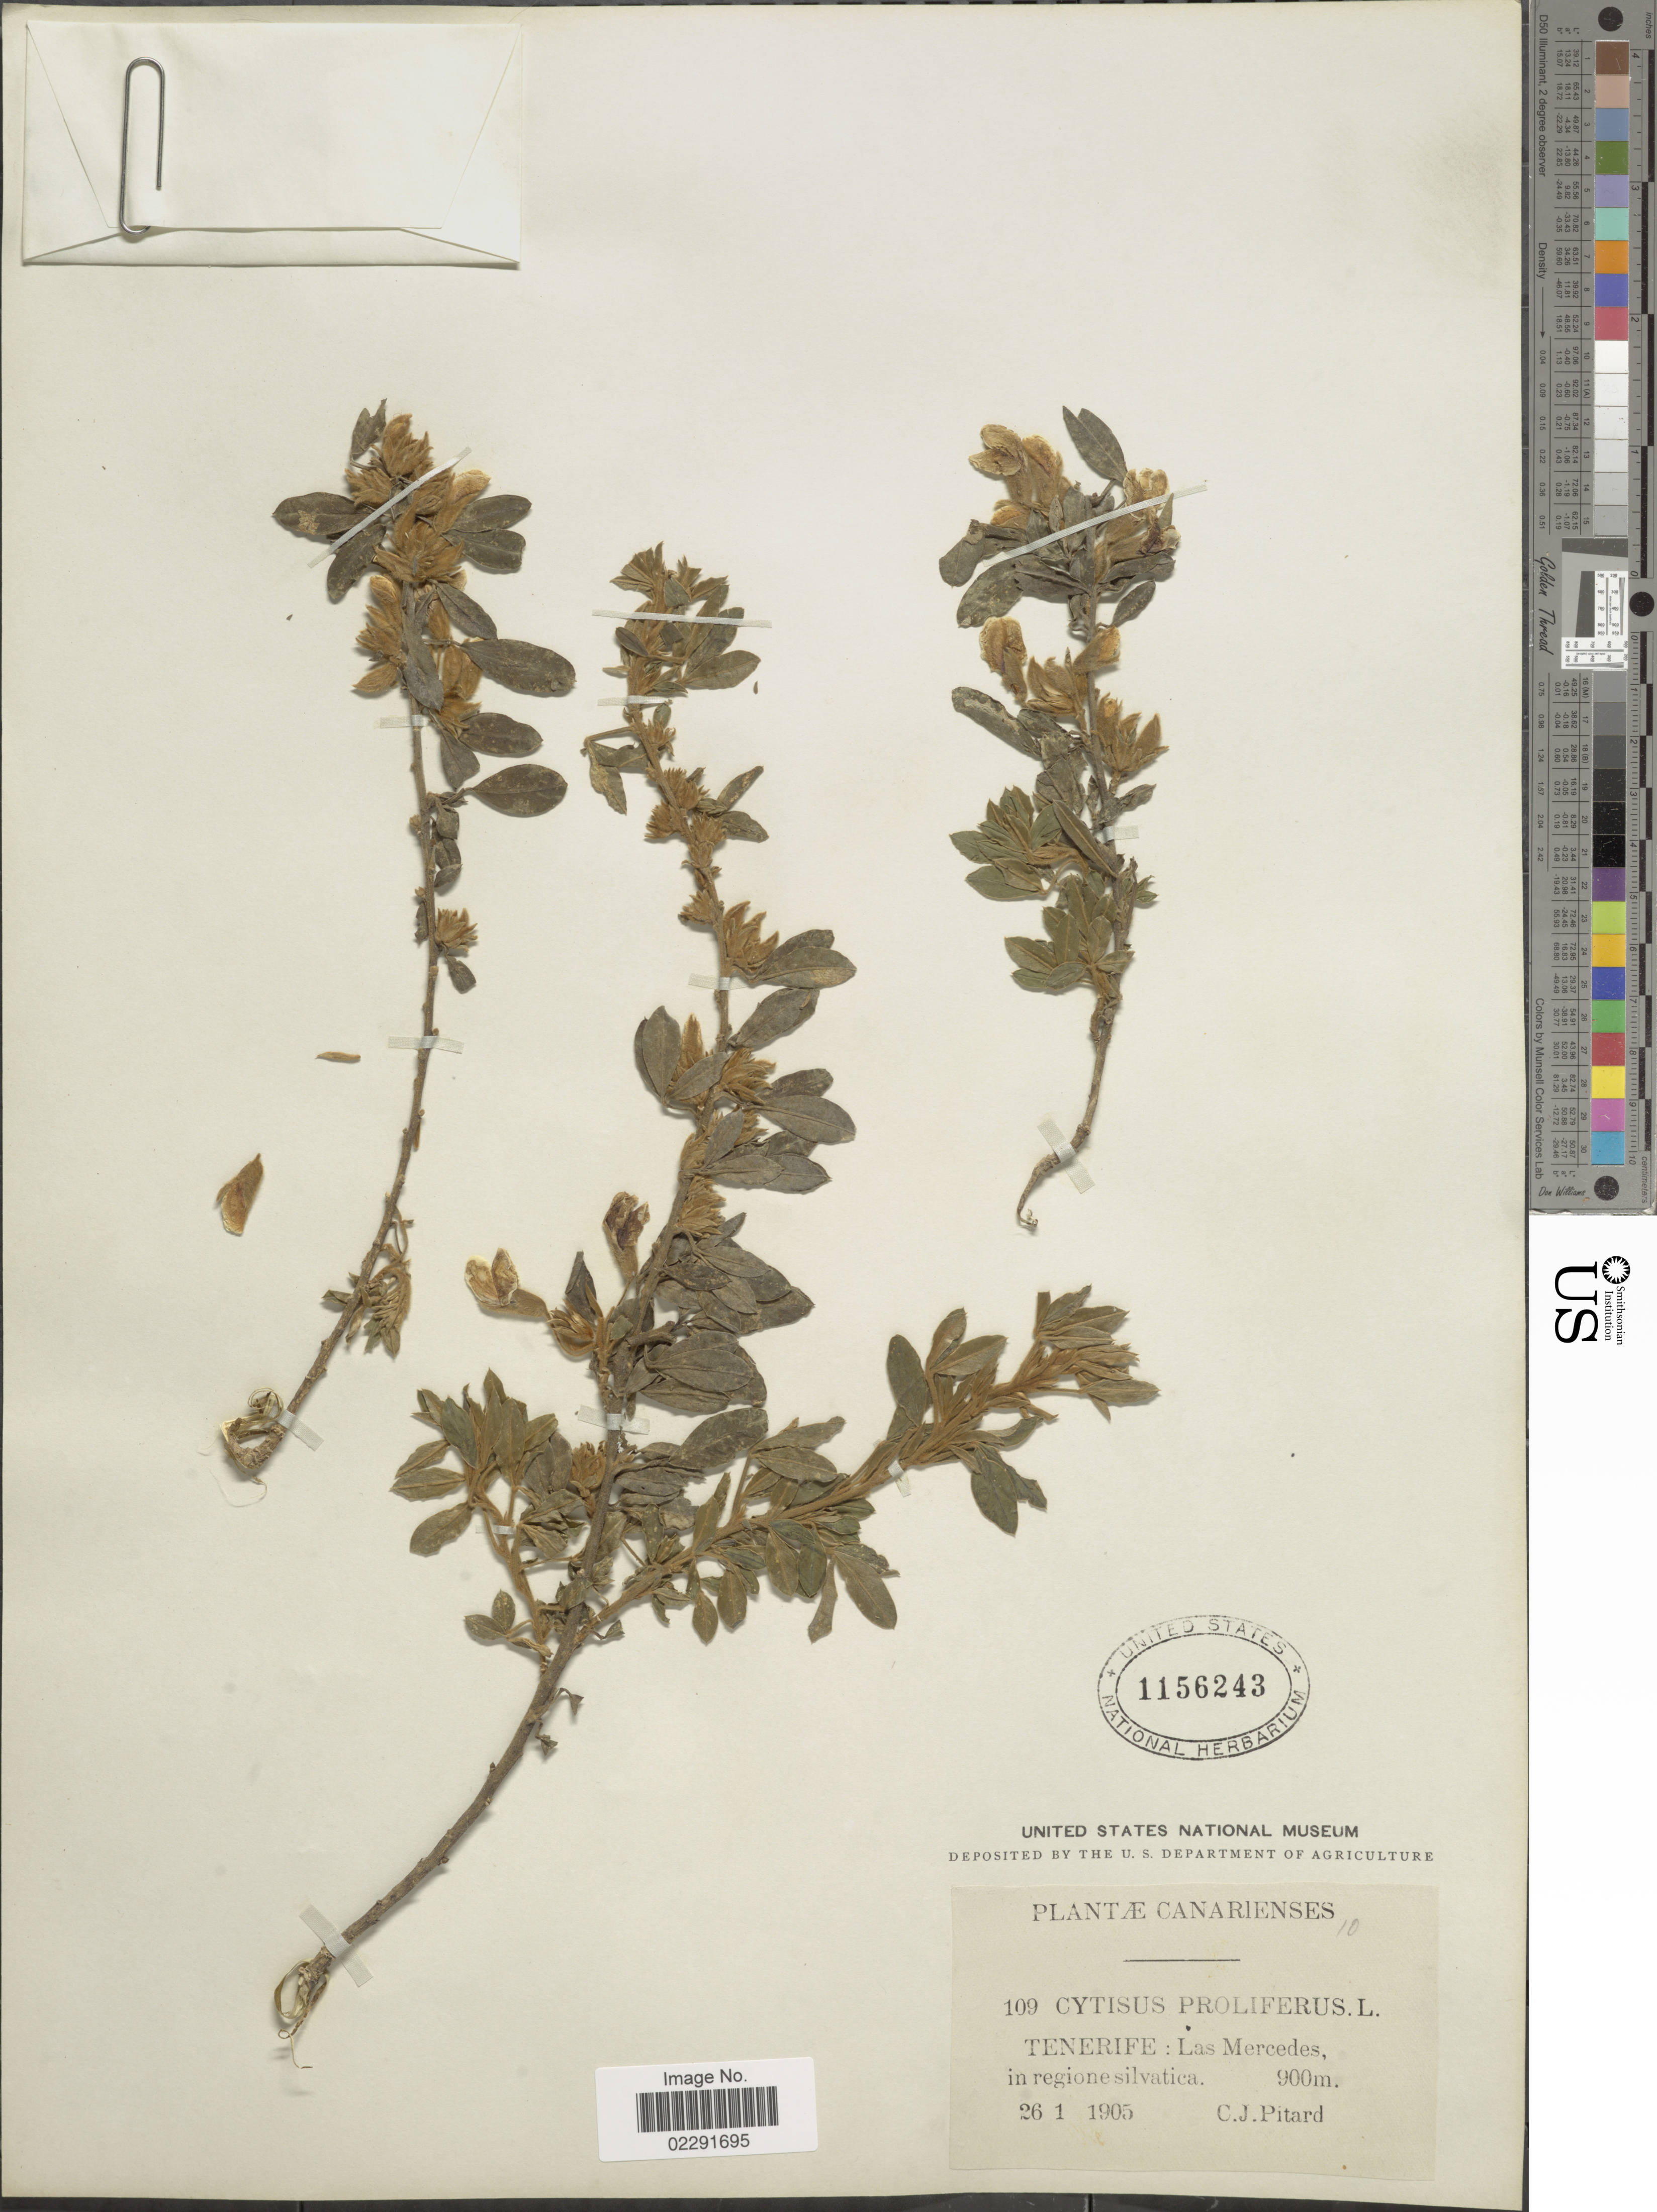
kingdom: Plantae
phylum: Tracheophyta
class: Magnoliopsida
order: Fabales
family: Fabaceae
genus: Cytisus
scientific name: Cytisus prolifer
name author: L. f.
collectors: C. Pitard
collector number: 109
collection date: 1905-01-26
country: Spain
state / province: Canarias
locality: Tenerife: Las Mercedes, regione silvatica.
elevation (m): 900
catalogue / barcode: US 1156243